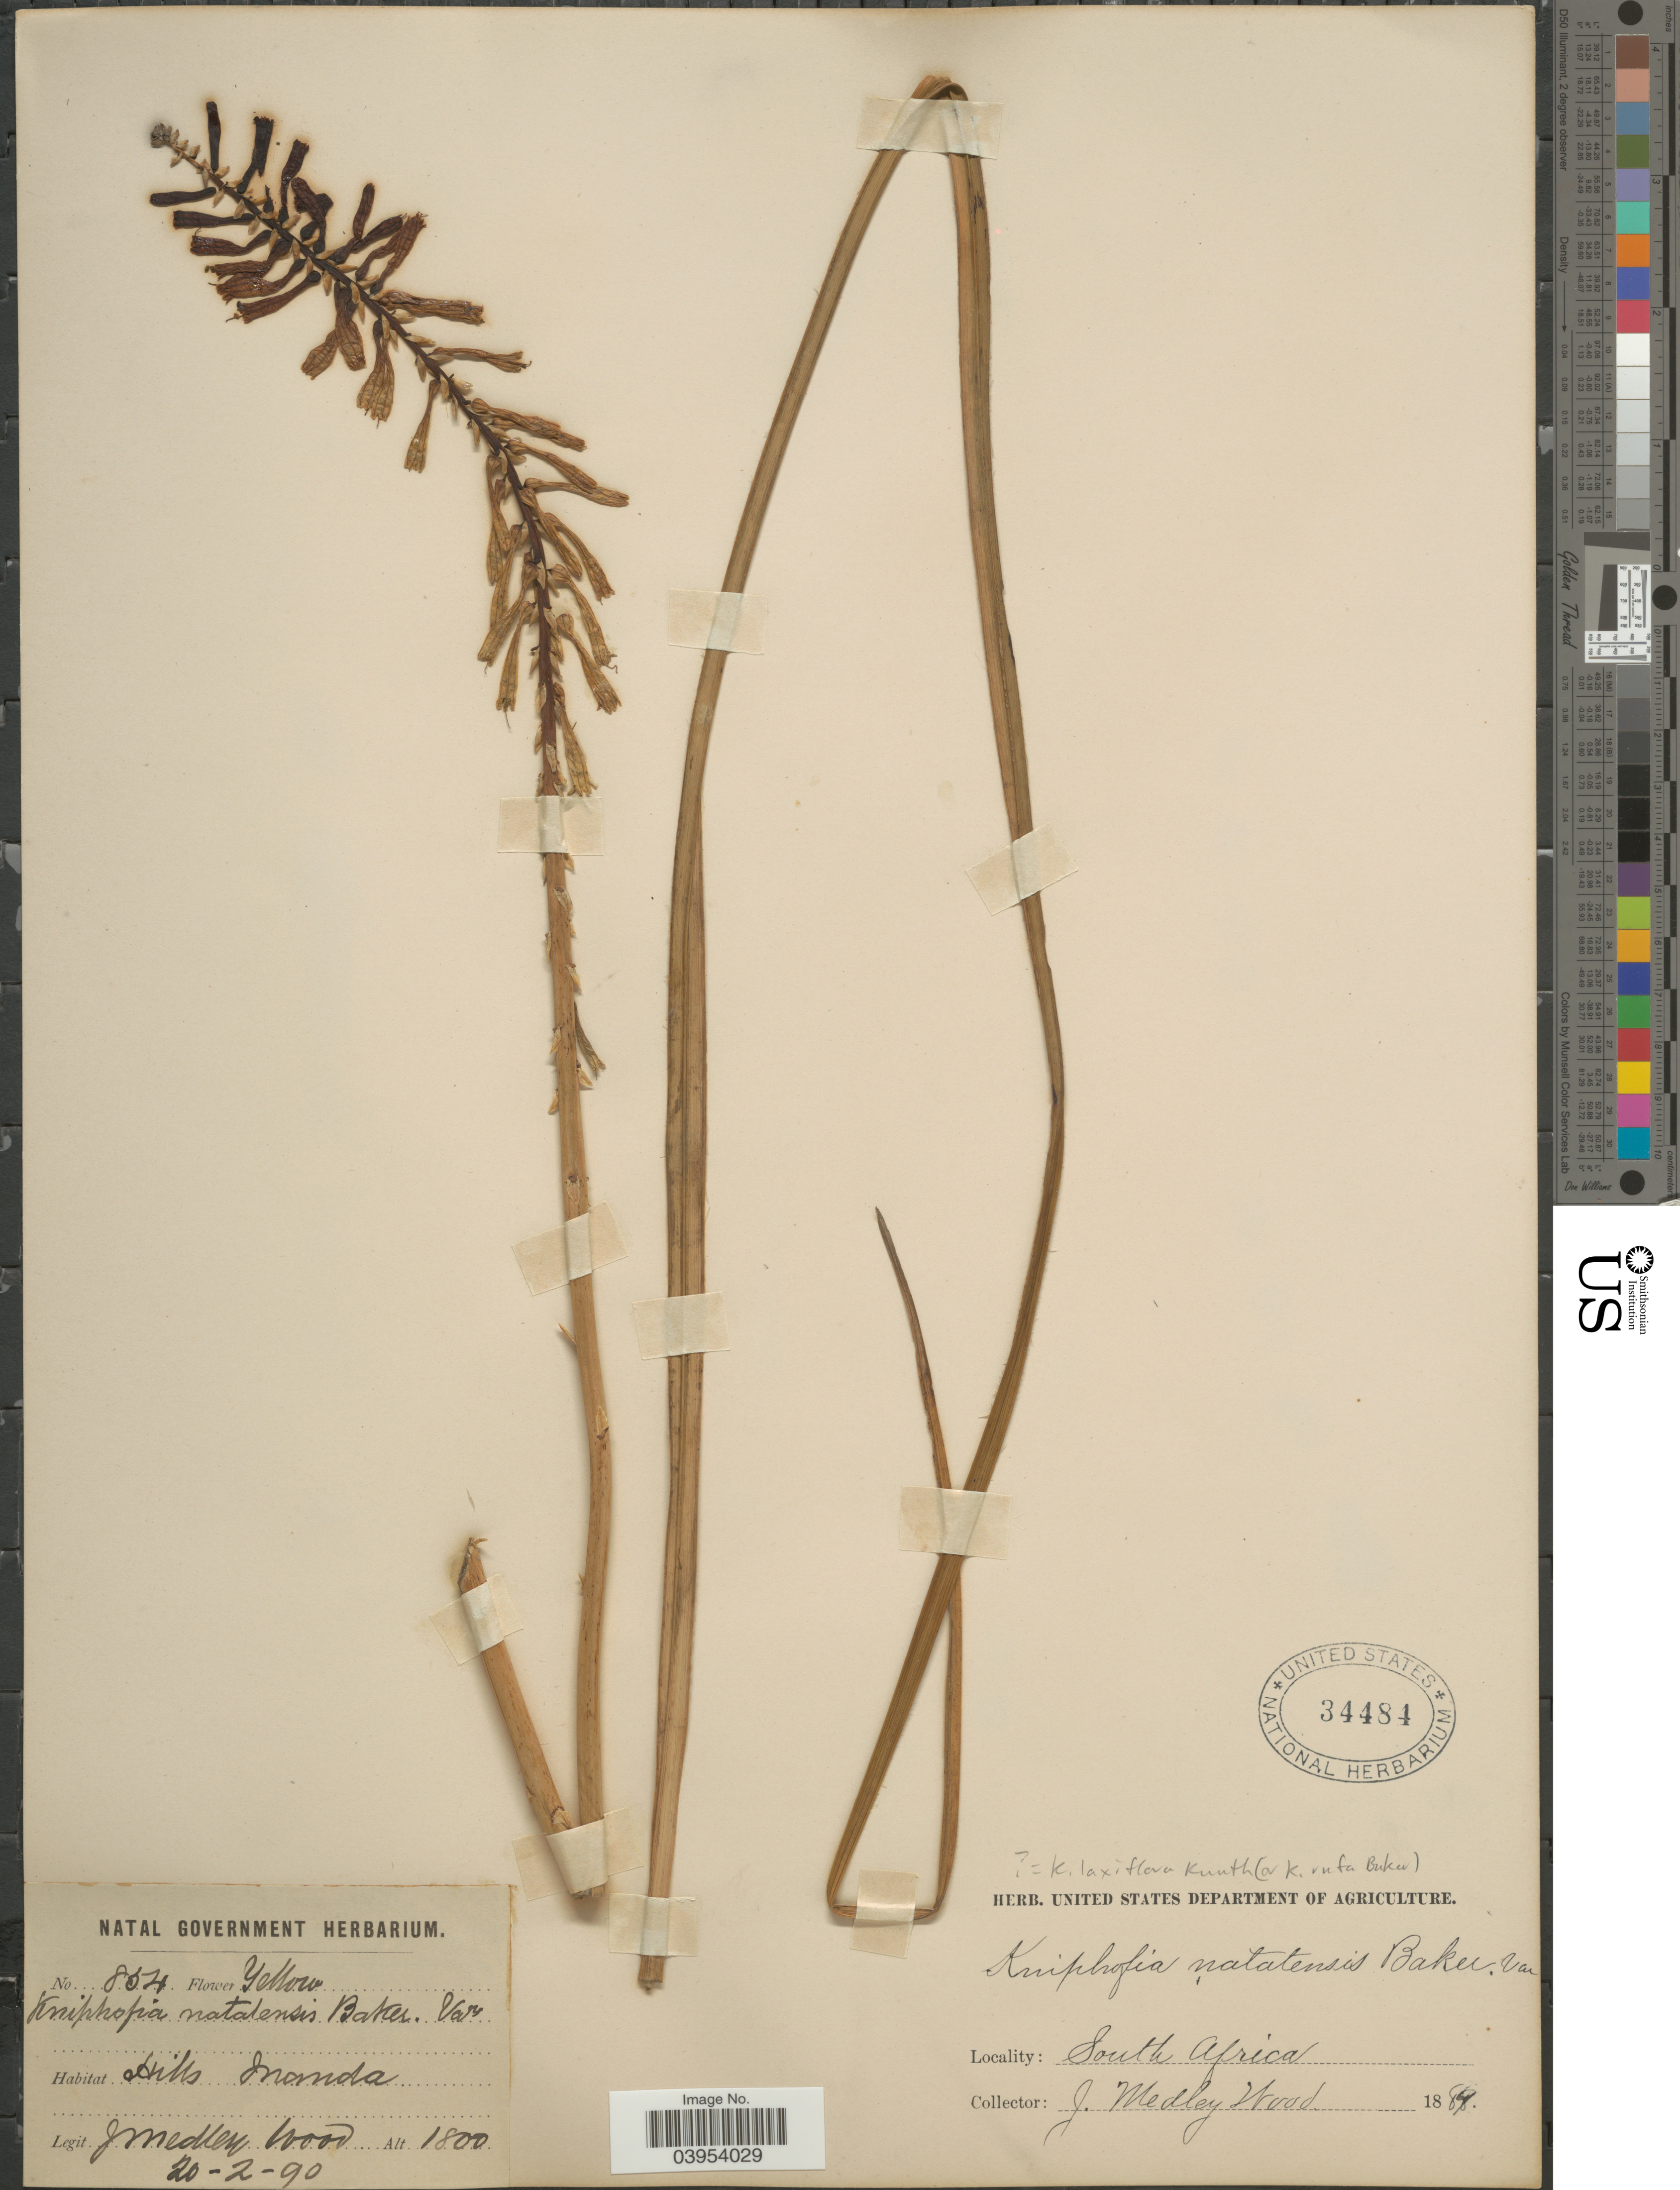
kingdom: Plantae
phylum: Tracheophyta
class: Liliopsida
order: Asparagales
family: Asphodelaceae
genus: Kniphofia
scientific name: Kniphofia laxiflora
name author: Kunth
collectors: J. Medley Wood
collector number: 804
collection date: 1890-02-20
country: South Africa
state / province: KwaZulu-Natal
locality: Hills Inanda.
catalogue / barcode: US 34484